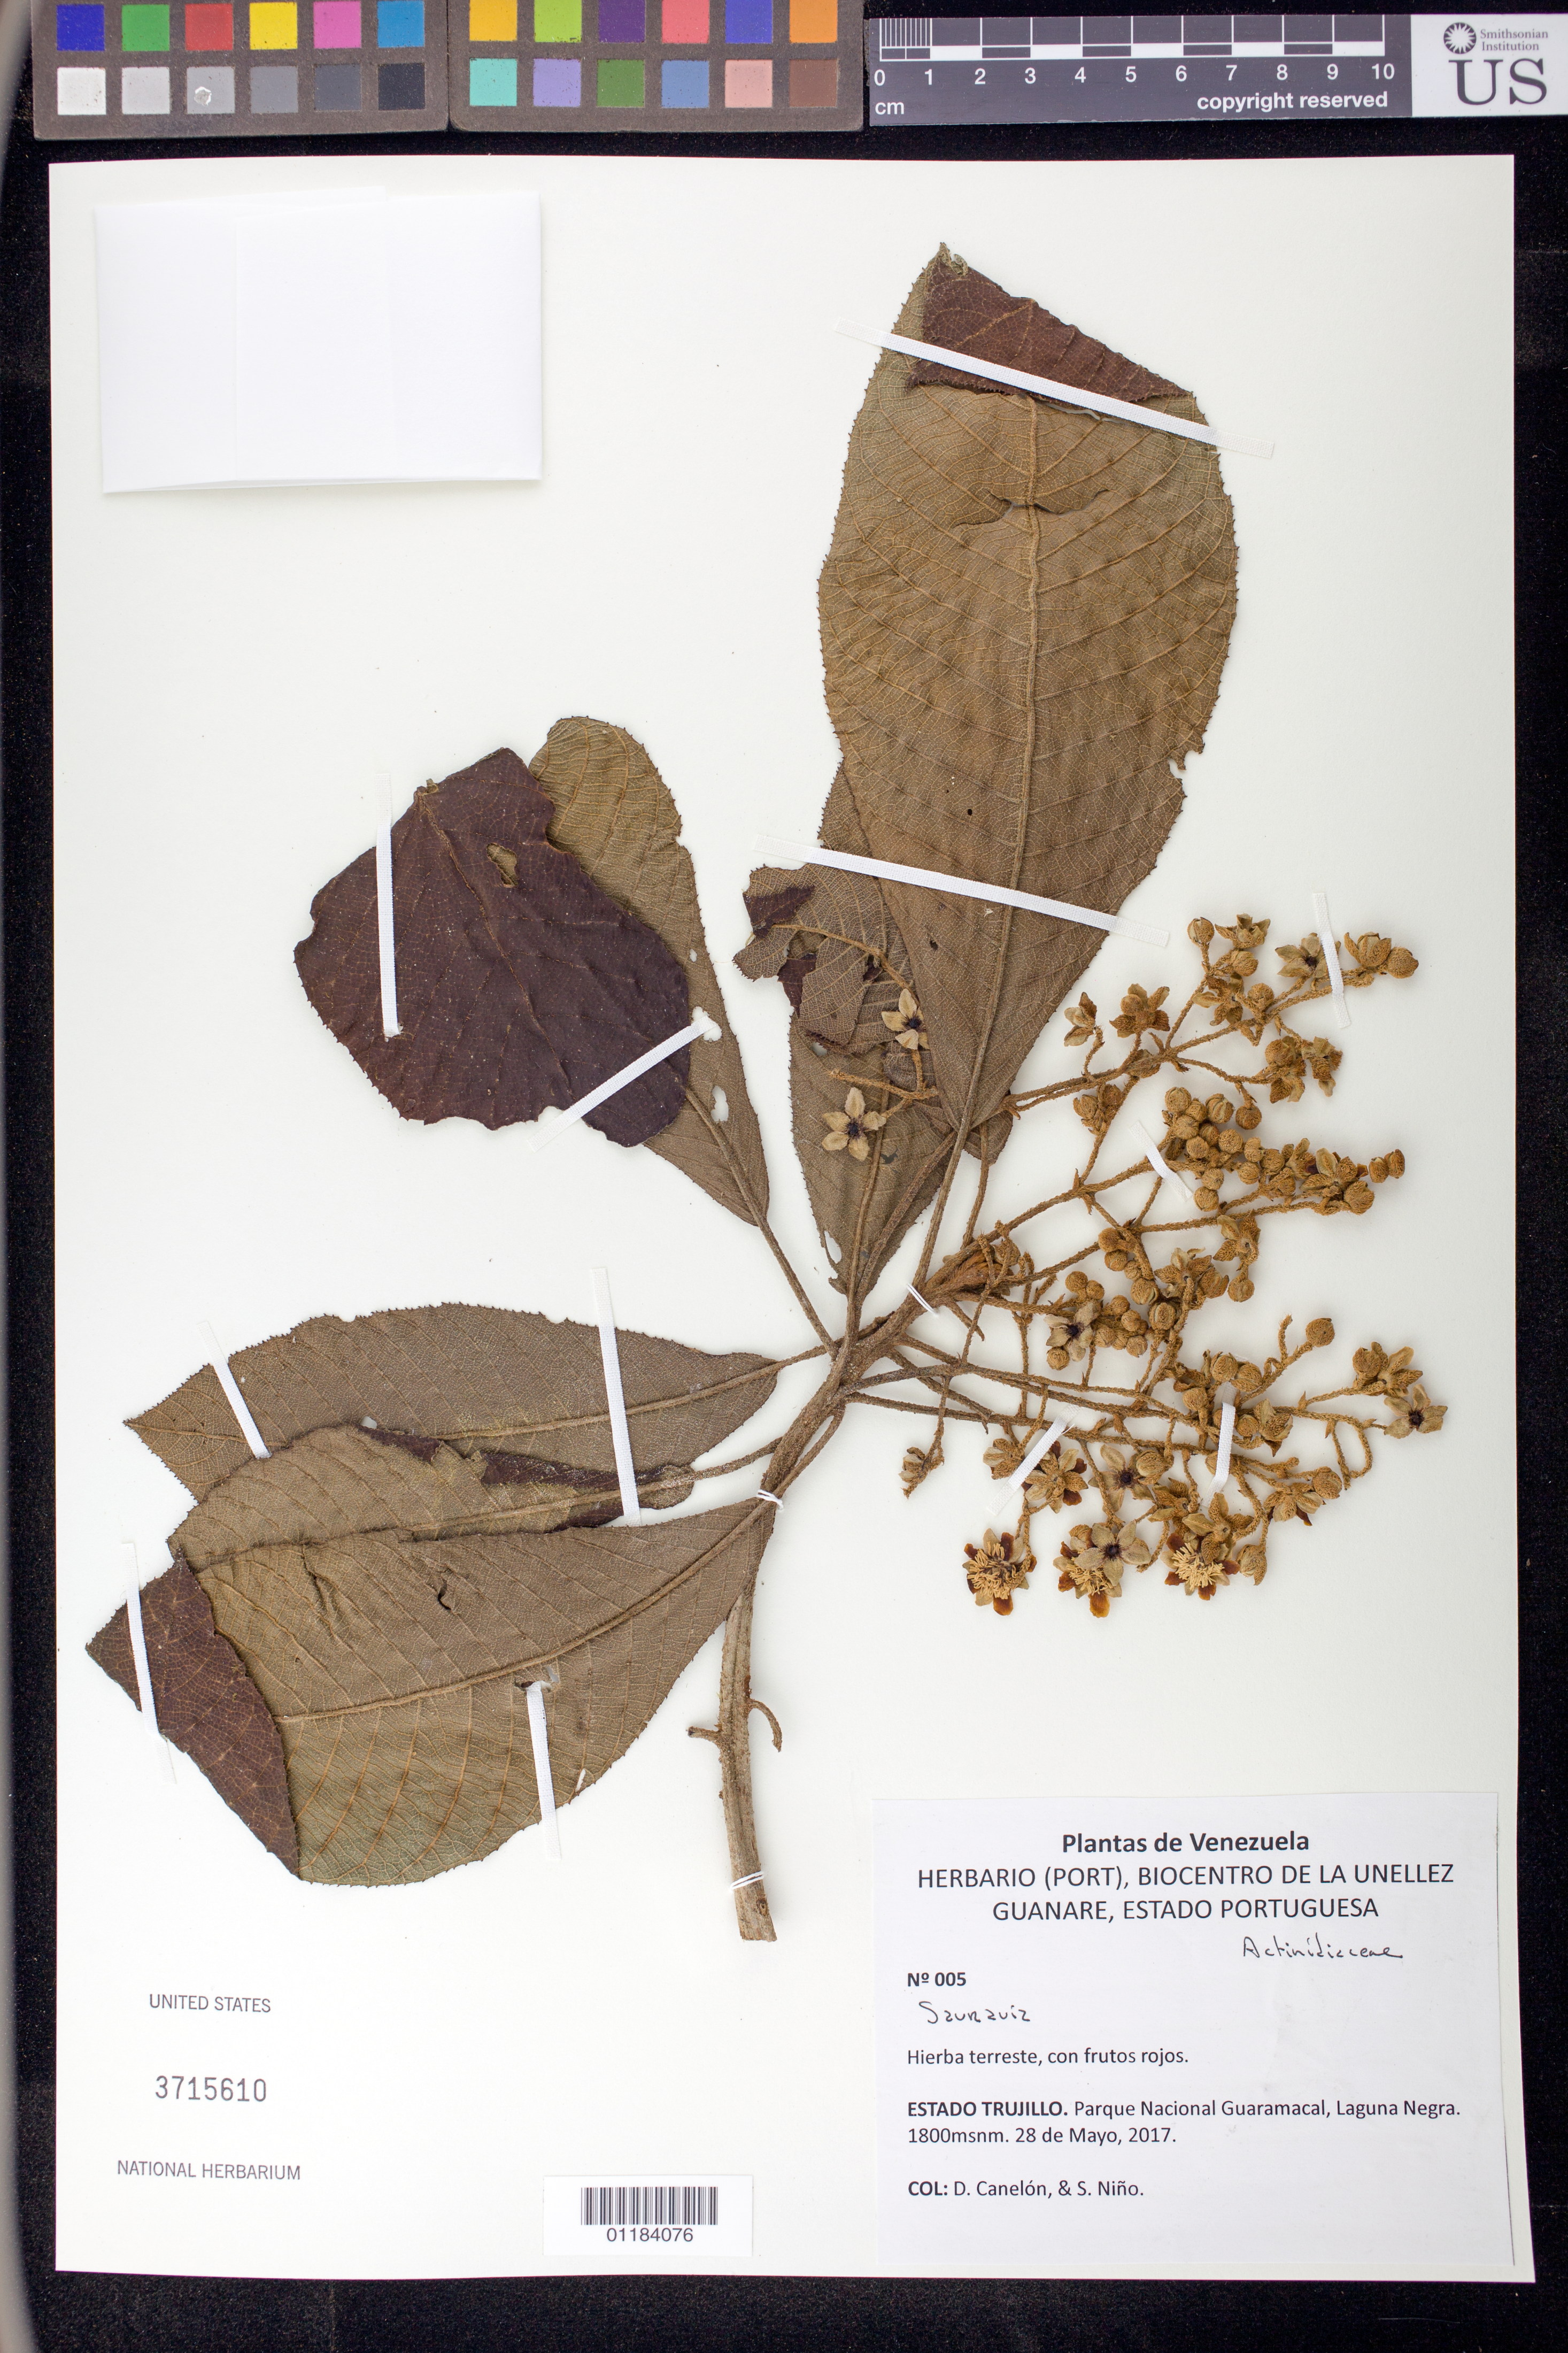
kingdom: Plantae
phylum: Tracheophyta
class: Magnoliopsida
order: Ericales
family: Actinidiaceae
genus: Saurauia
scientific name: Saurauia sp.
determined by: Dorr, L. J., (BOT), Smithsonian Institution - National Museum of Natural History (UNITED STATES)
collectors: D. Canelón & S. M. Niño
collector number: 5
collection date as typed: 28 de Mayo, 2017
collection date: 2017-05-28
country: Venezuela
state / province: Trujillo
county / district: Boconó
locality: Parque Nacional Guaramacal, Laguna Negra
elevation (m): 1800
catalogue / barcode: US 3715610